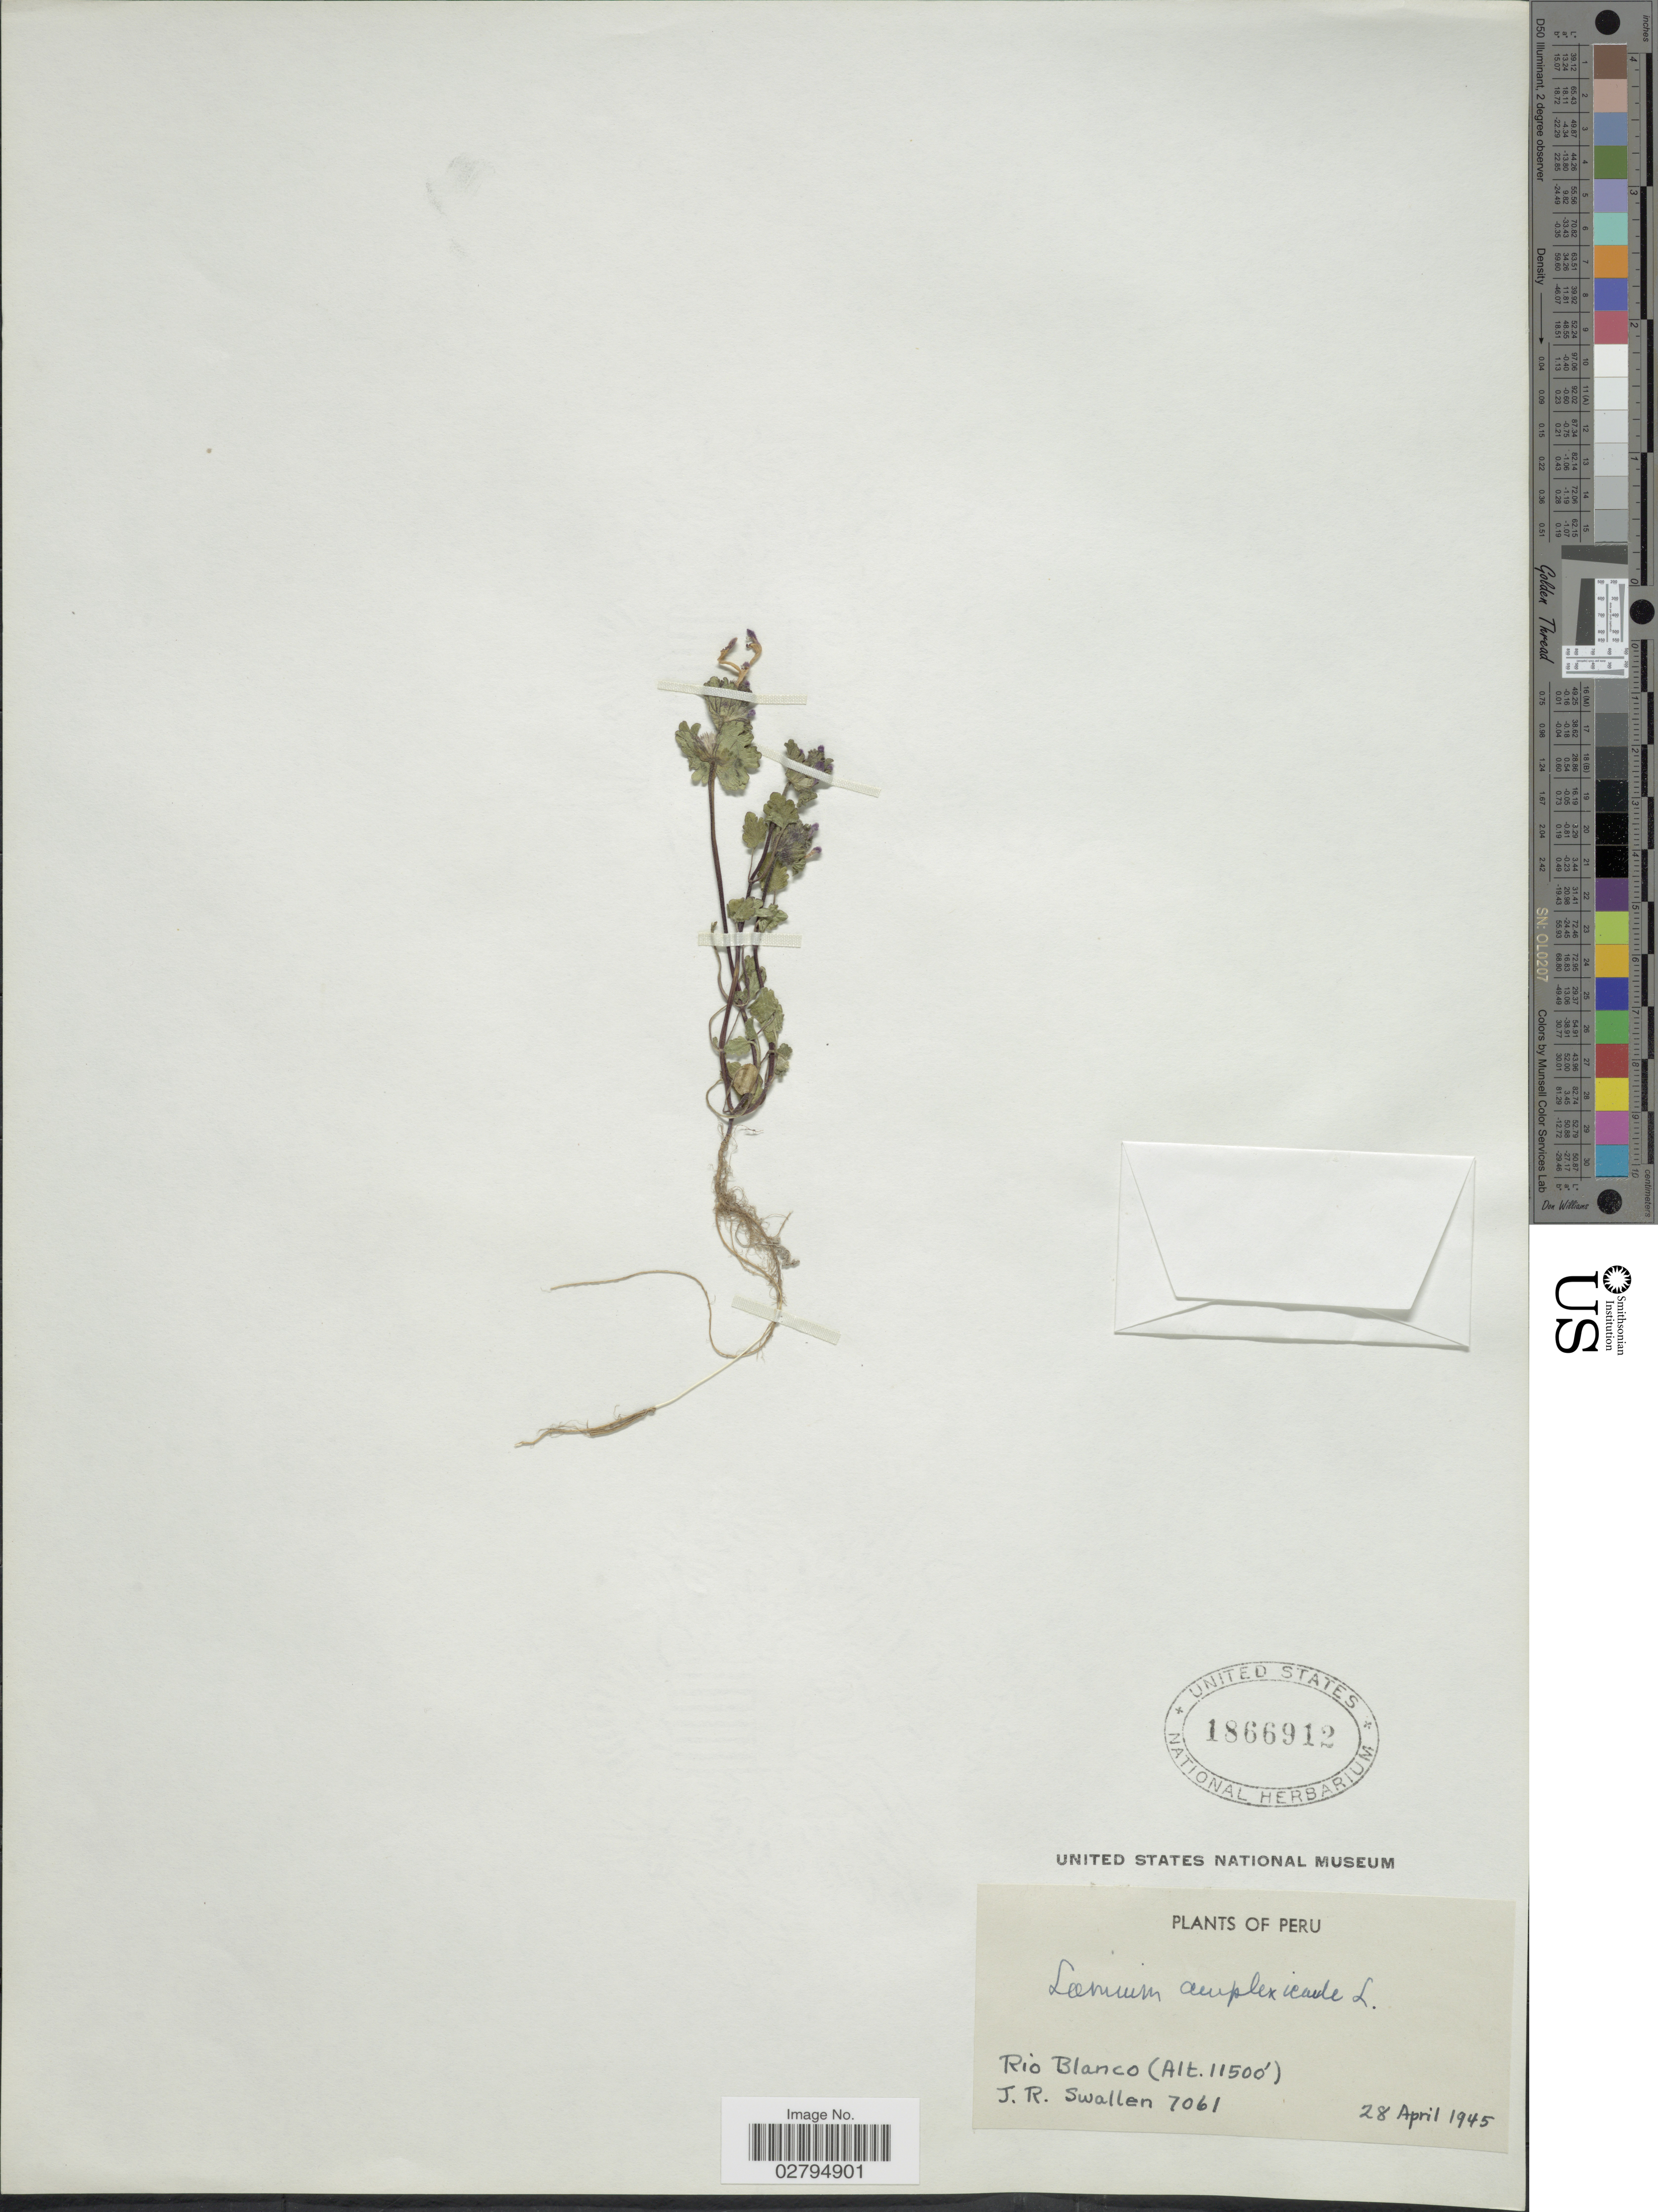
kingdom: Plantae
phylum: Tracheophyta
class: Magnoliopsida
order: Lamiales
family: Lamiaceae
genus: Lamium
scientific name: Lamium amplexicaule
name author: L.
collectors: J. R. Swallen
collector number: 7061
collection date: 1945-04-28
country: Peru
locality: Rio Blanco.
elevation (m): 3505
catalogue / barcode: US 1866912